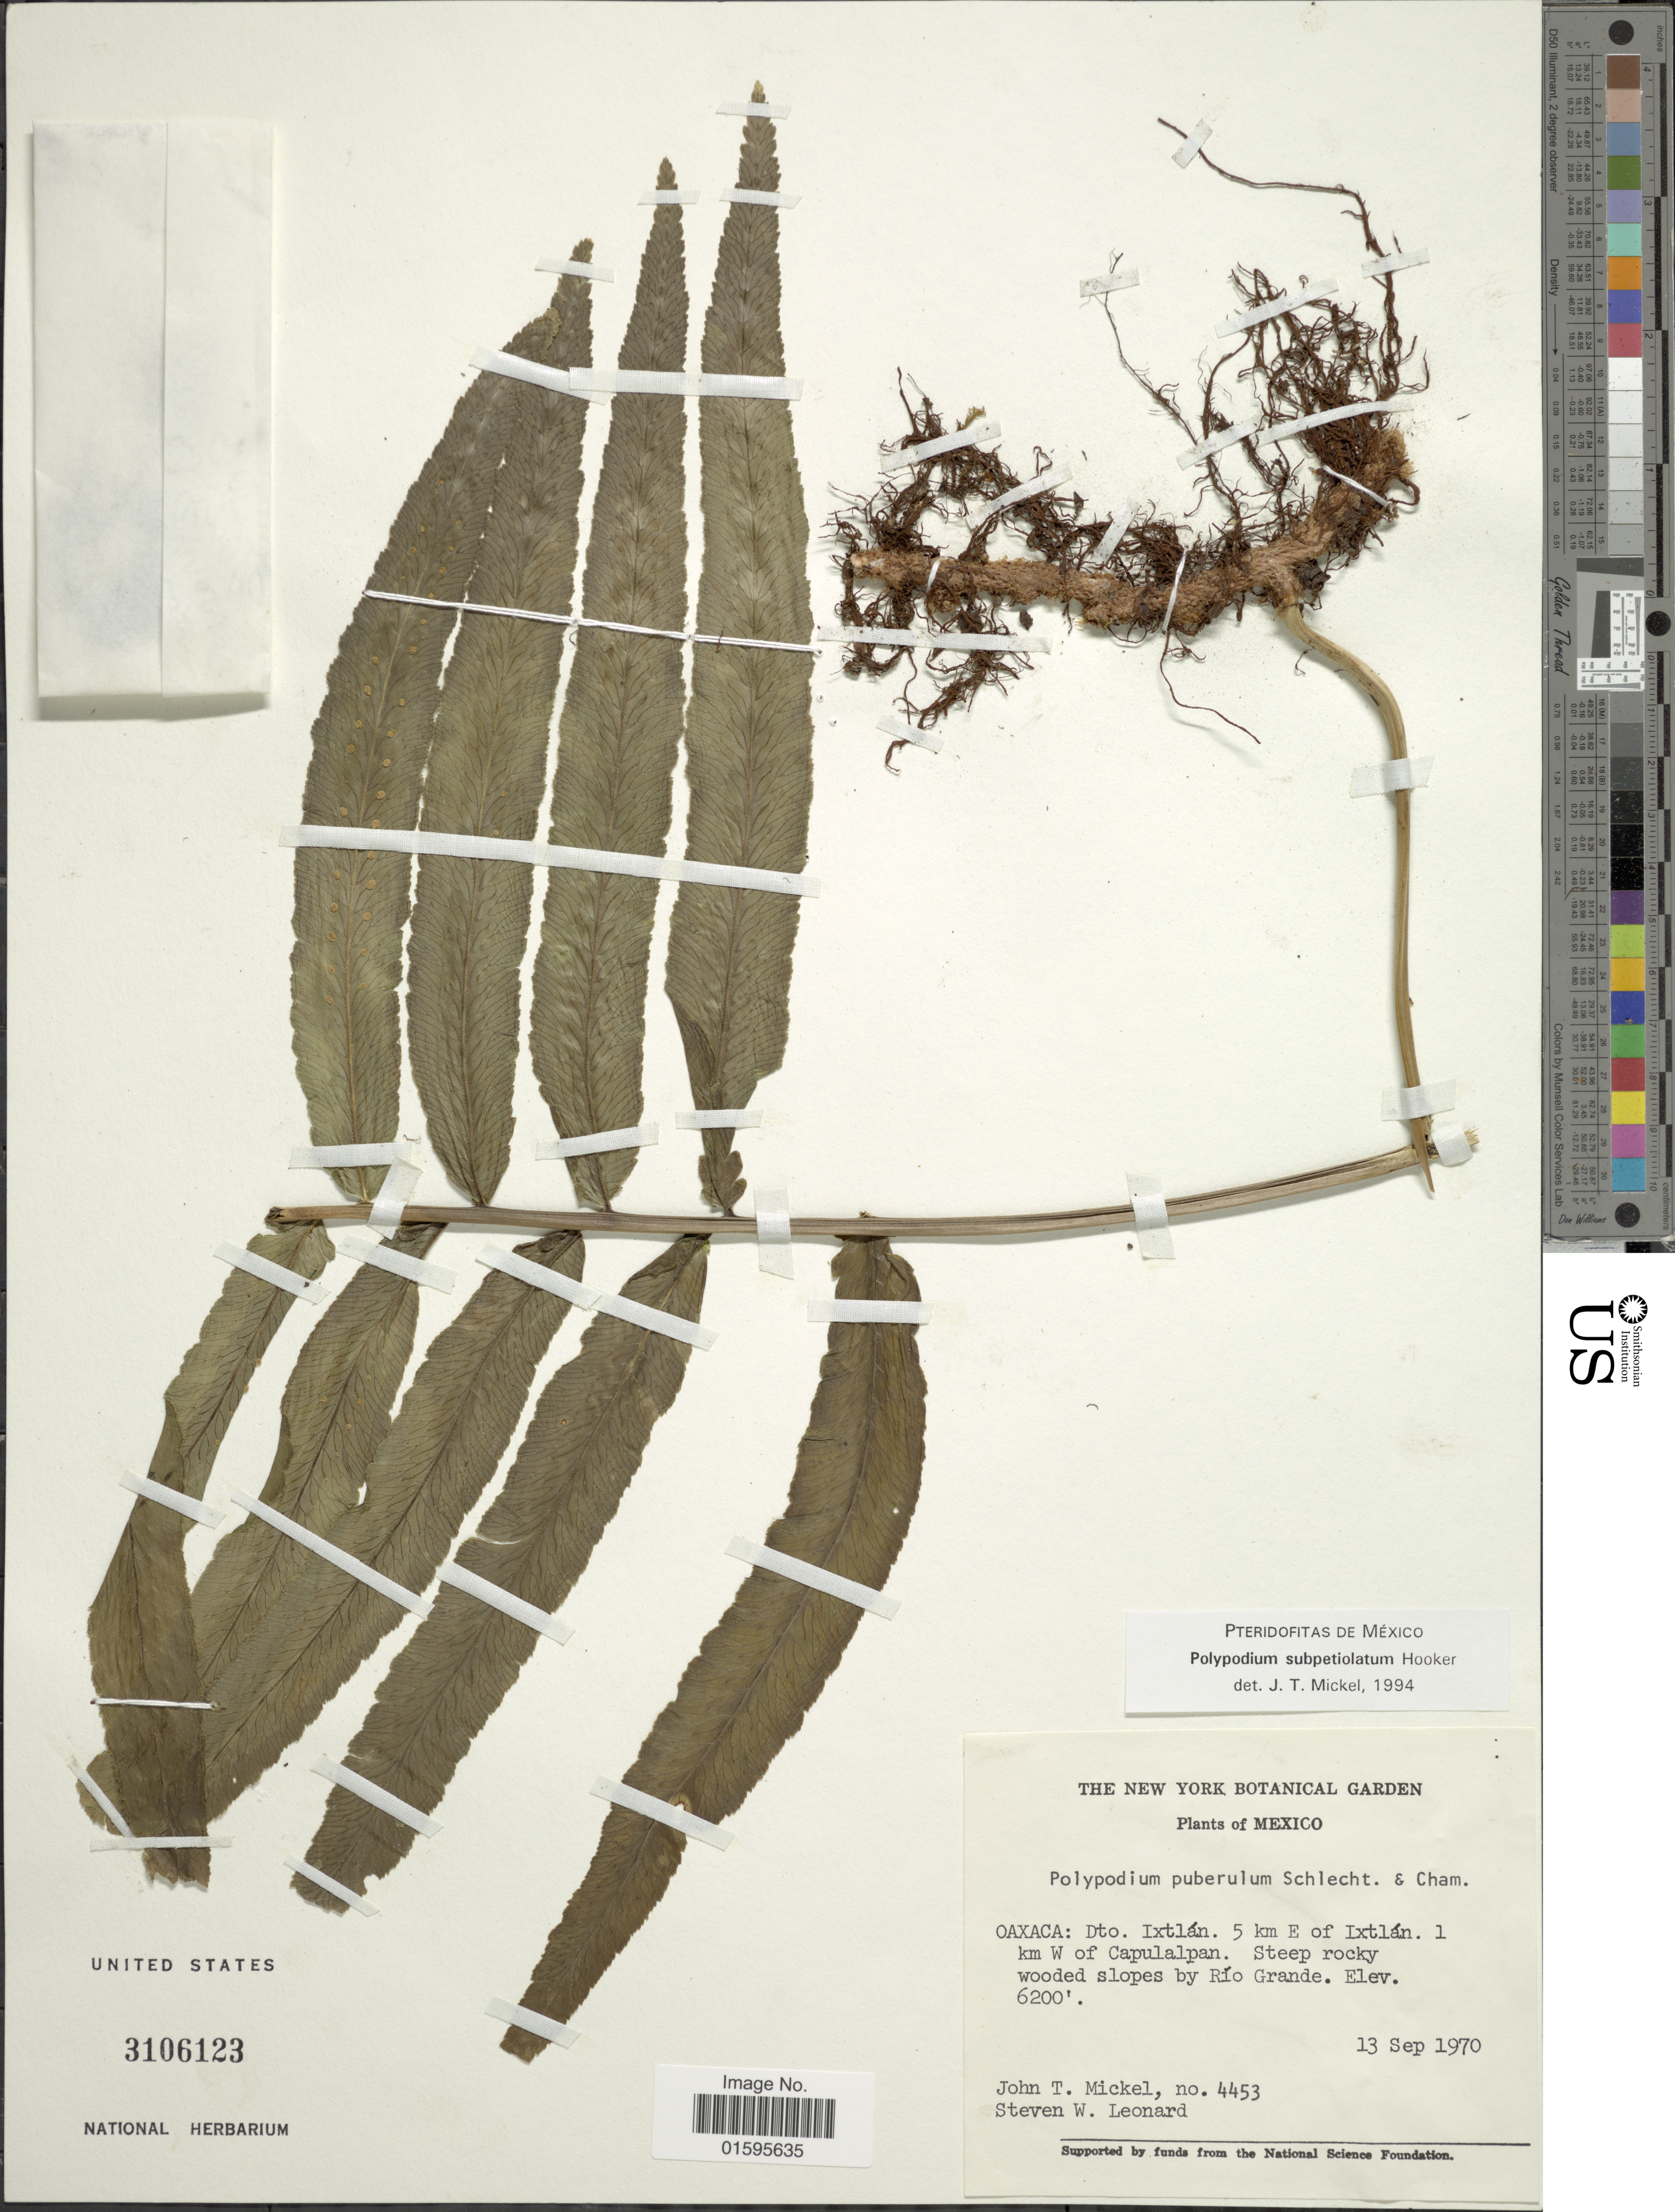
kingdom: Plantae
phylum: Tracheophyta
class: Polypodiopsida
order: Polypodiales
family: Polypodiaceae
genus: Polypodium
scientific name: Polypodium subpetiolatum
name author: Hook.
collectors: J. T. Mickel & S. W. Leonard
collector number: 4453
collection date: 1970-09-13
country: Mexico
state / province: Oaxaca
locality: Oaxaca: Dto. Ixtlan, 5 km E of Ixtlan, 1 km W of Capulalpan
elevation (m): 1890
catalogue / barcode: US 3106123